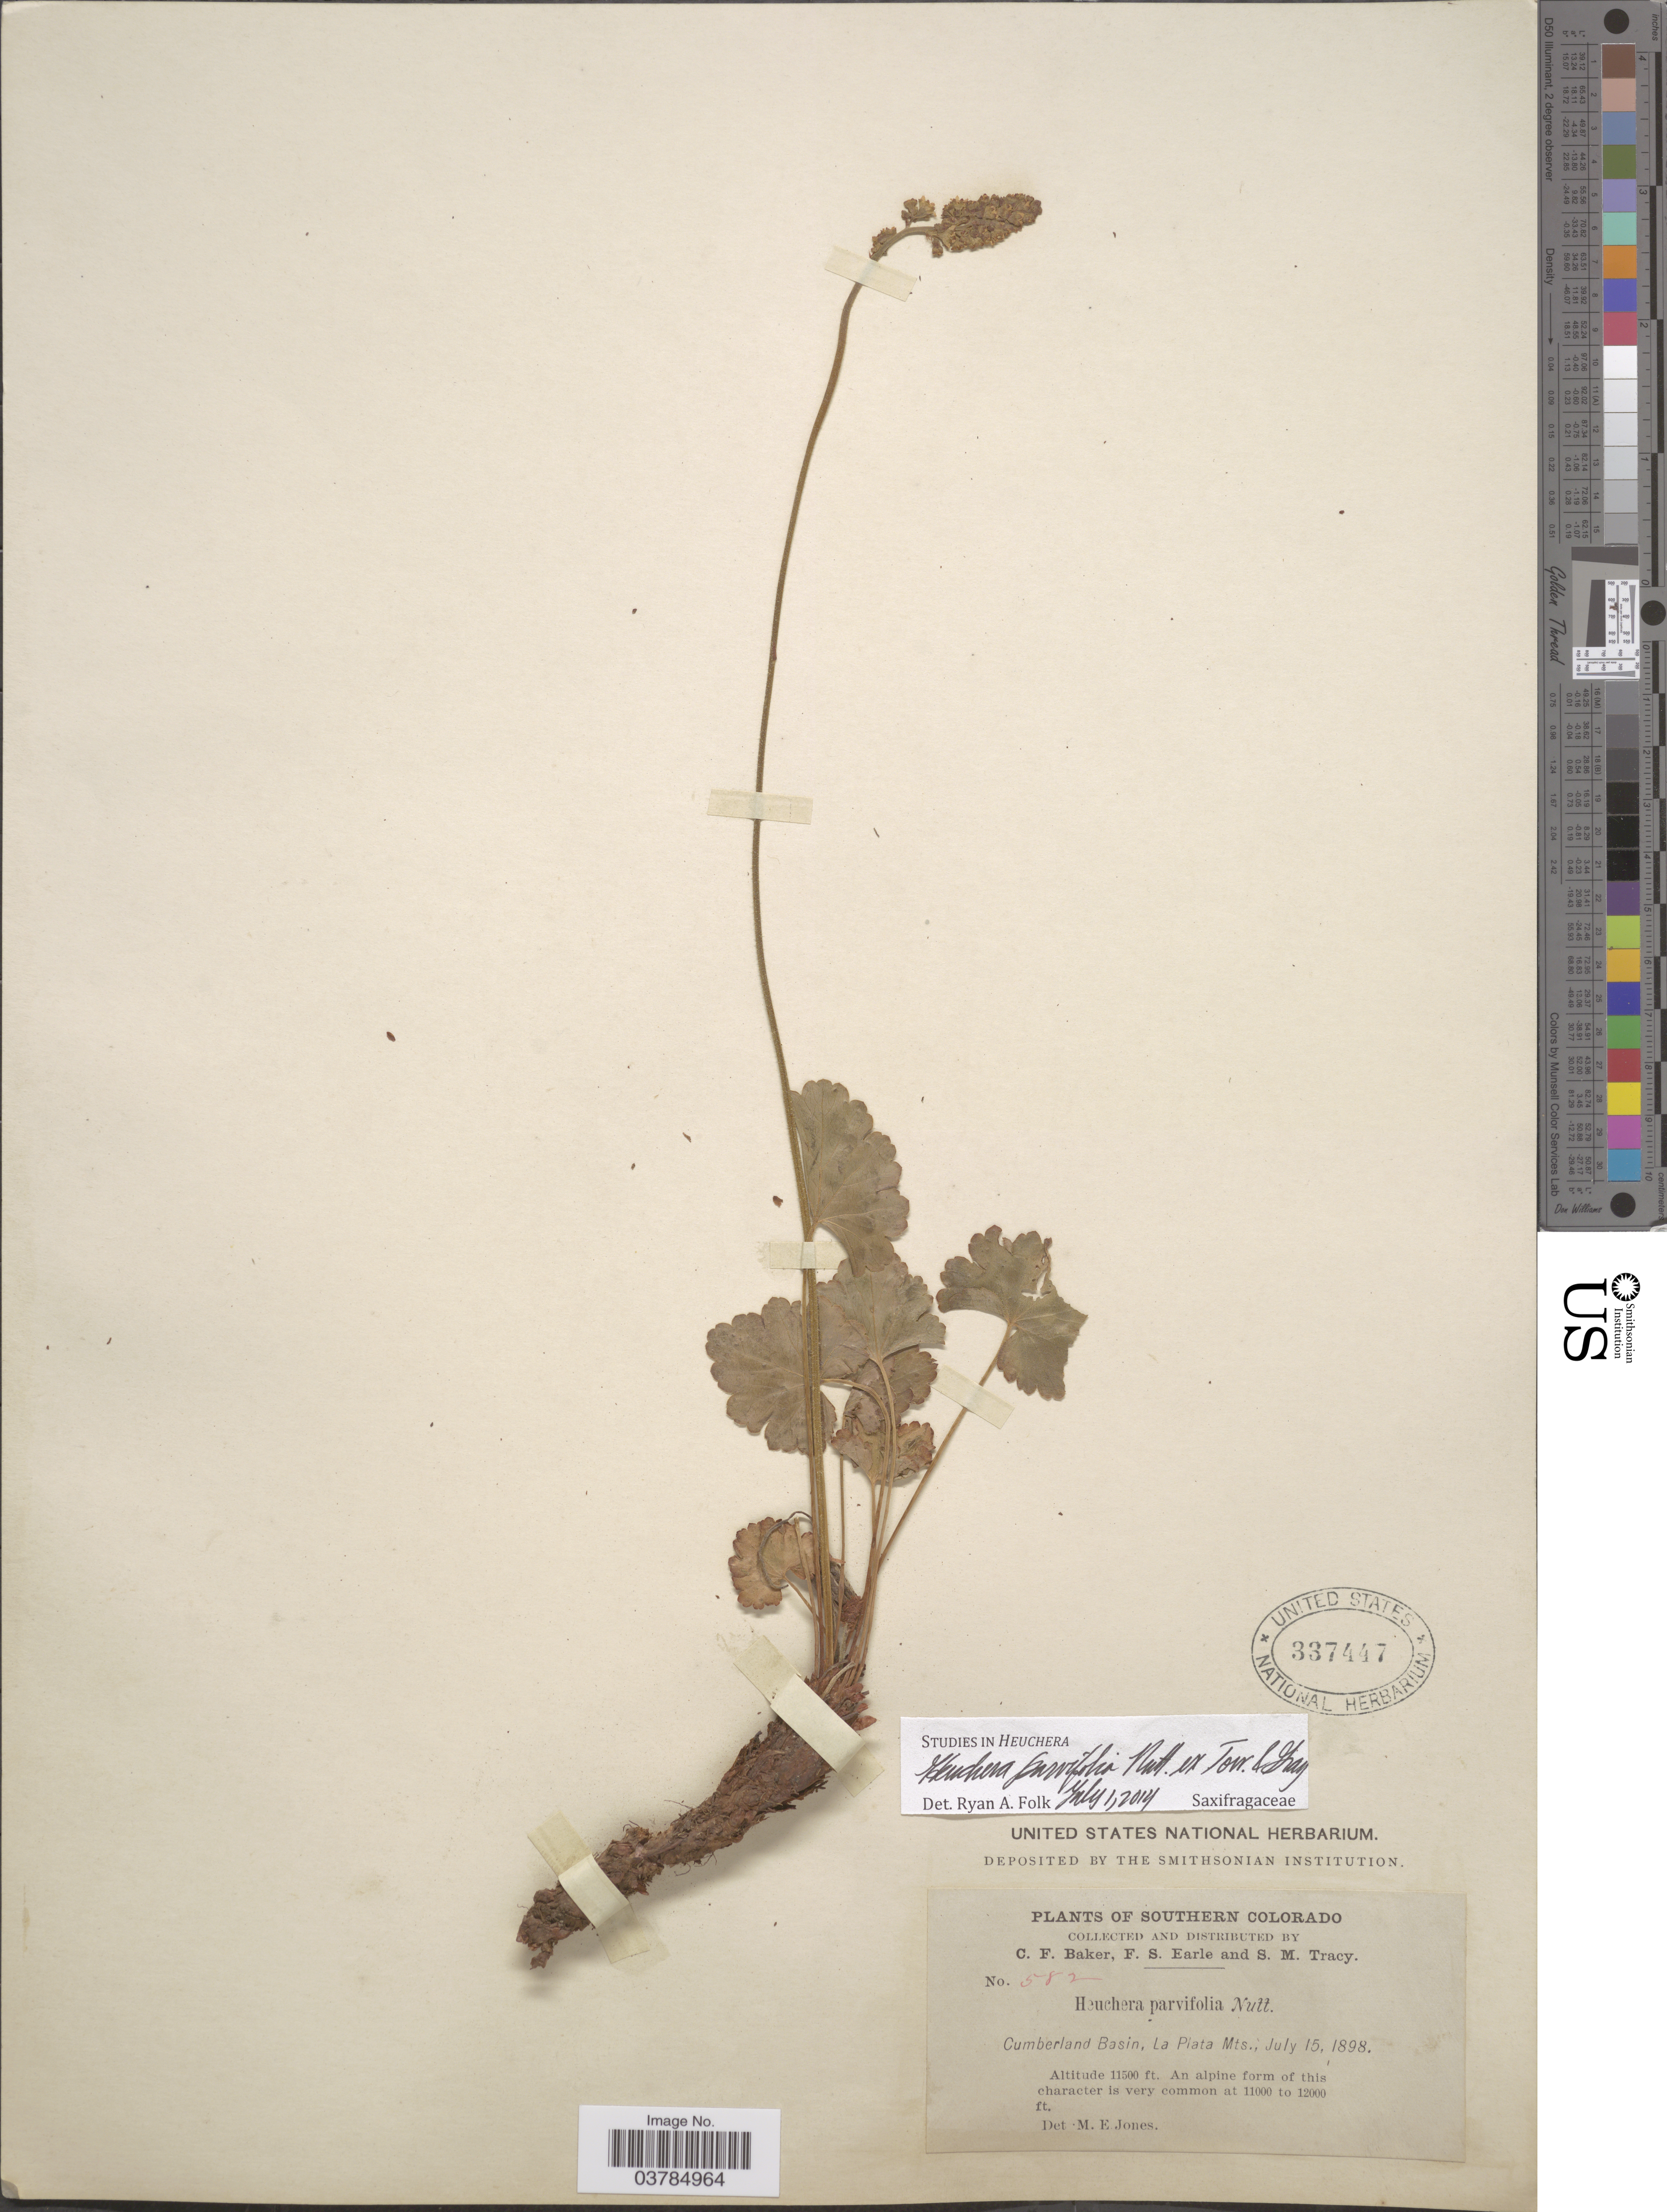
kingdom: Plantae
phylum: Tracheophyta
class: Magnoliopsida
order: Saxifragales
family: Saxifragaceae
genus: Heuchera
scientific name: Heuchera parvifolia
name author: Nutt.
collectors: C. F. Baker, F. S. Earle & S. M. Tracy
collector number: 582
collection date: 1898-07-15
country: United States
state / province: Colorado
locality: Southern Colorado. Cumberland Basin, La Plata Mts.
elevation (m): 3505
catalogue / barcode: US 337447